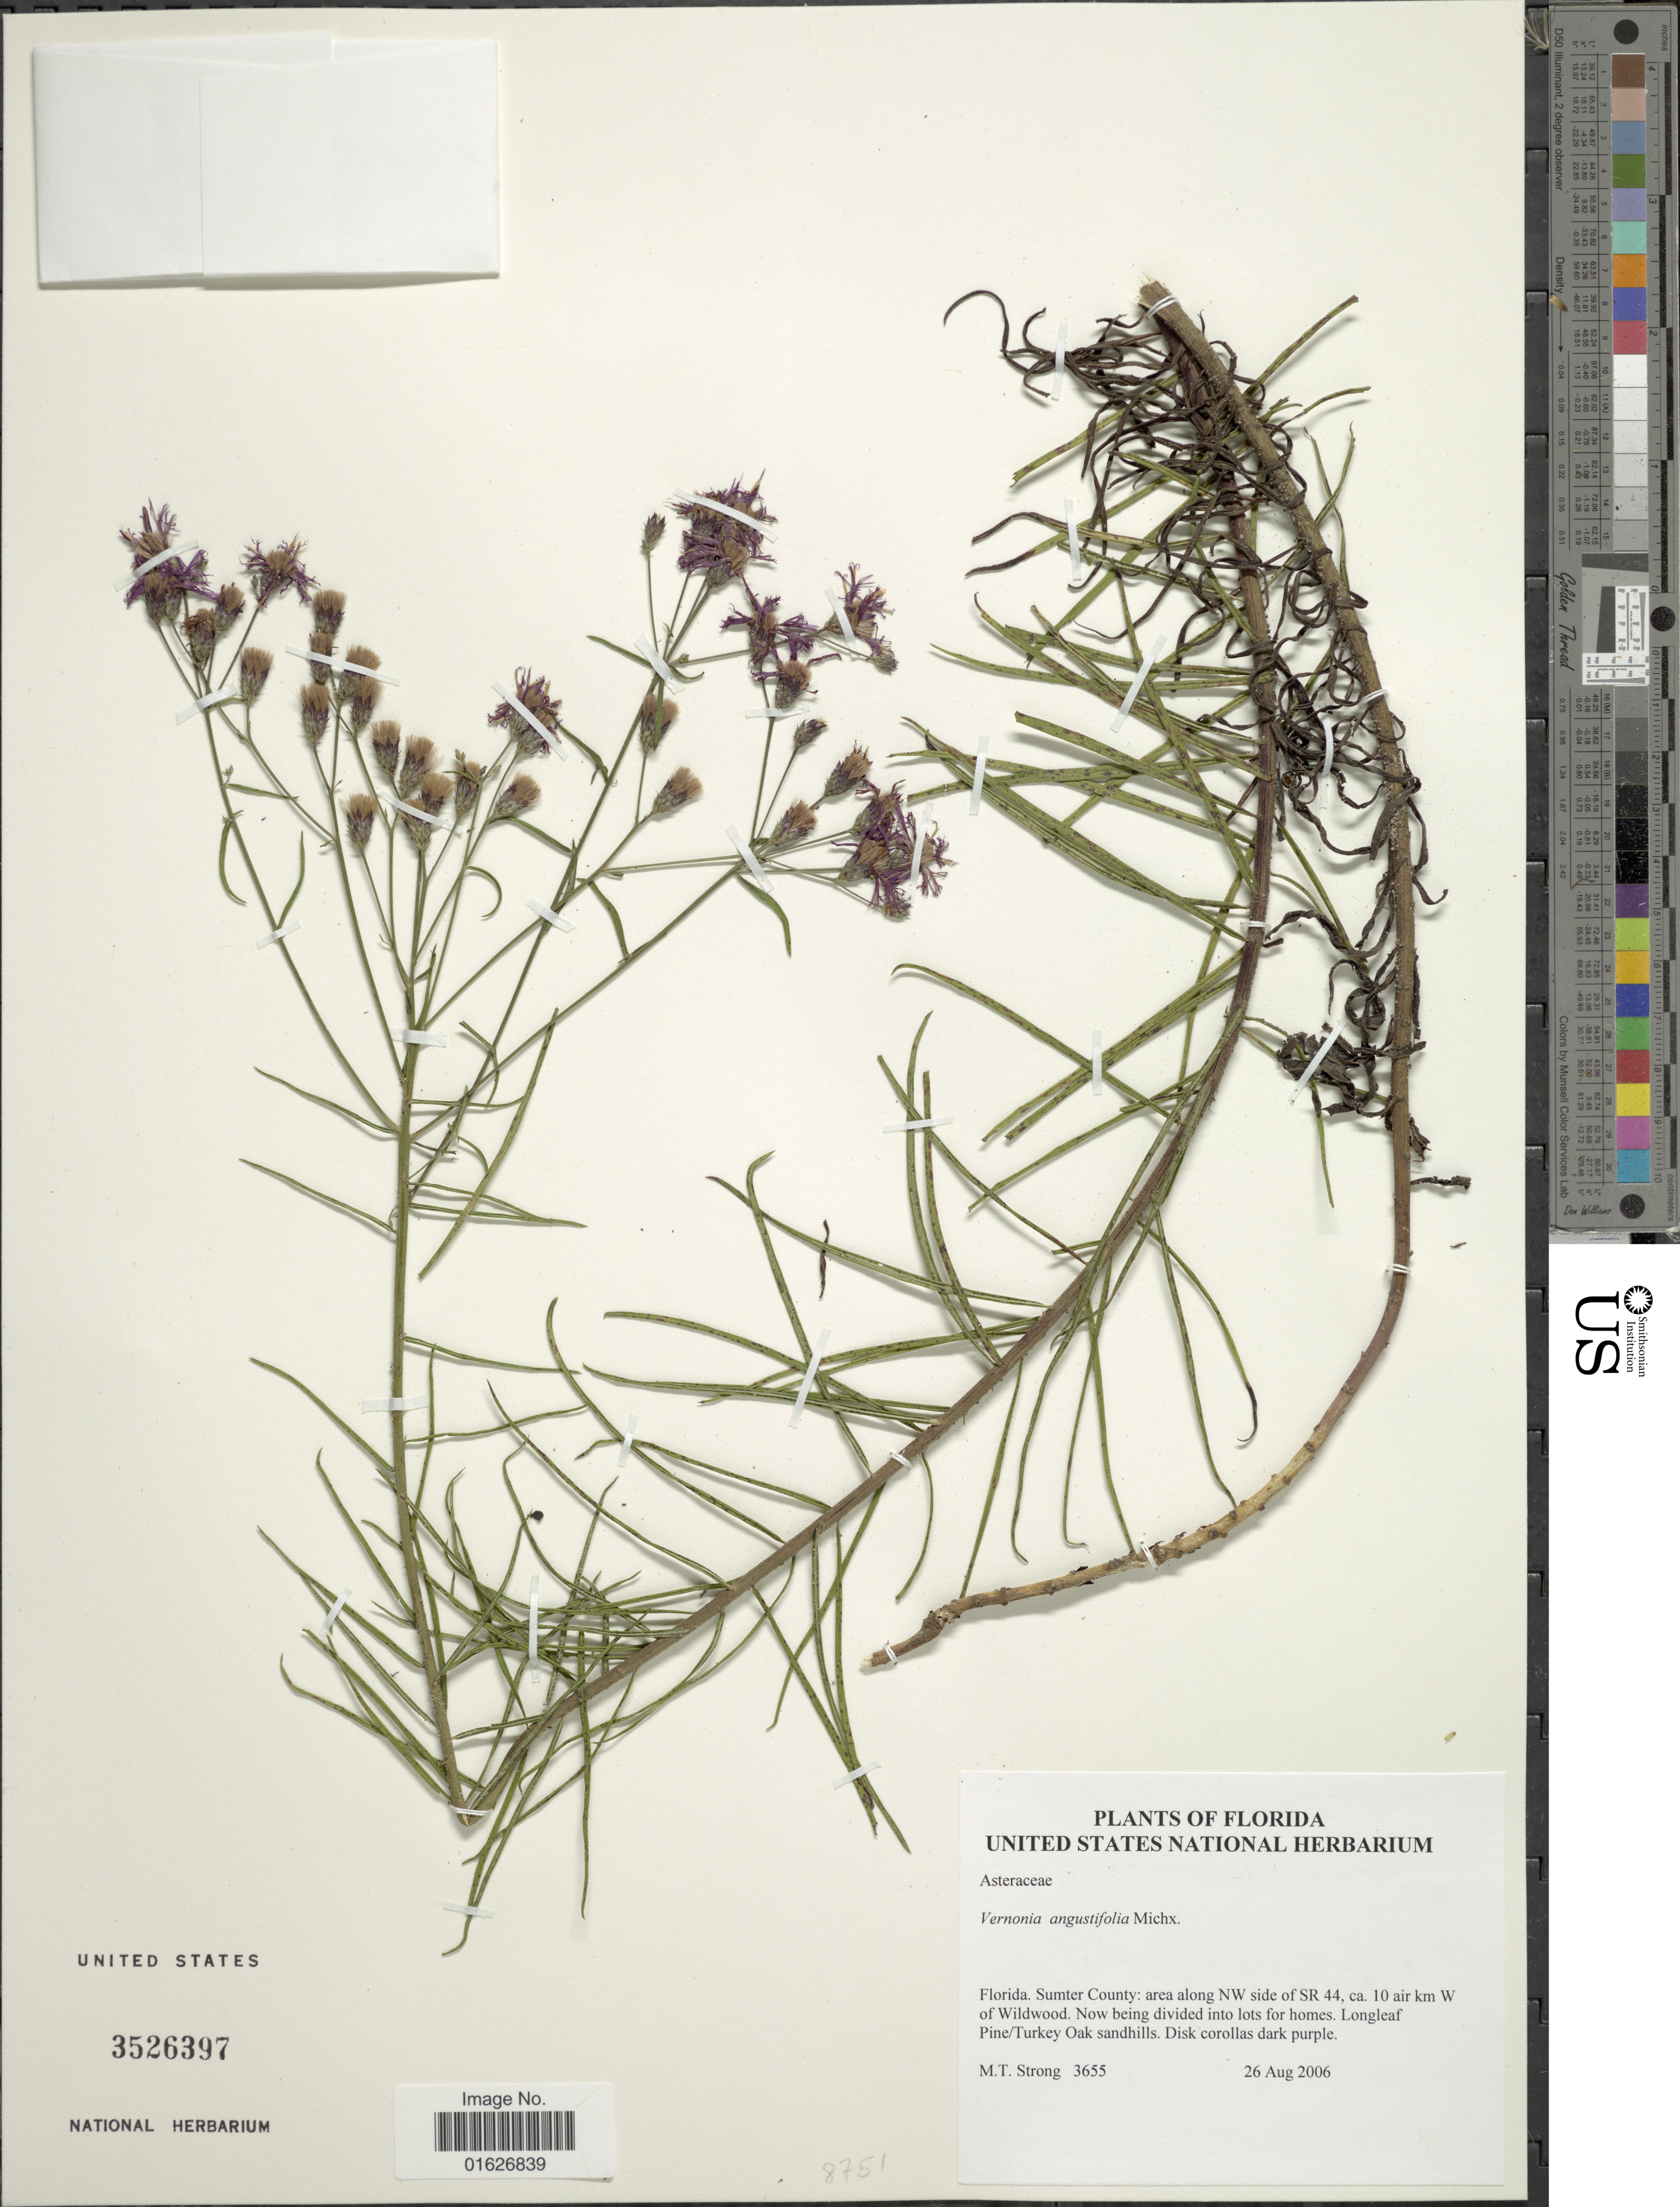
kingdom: Plantae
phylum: Tracheophyta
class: Magnoliopsida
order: Asterales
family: Asteraceae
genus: Vernonia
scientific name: Vernonia angustifolia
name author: Michx.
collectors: M. T. Strong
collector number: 3655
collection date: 2006-08-26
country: United States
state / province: Florida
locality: Sumter County: area along NW side of SR 44, ca. 10 air km W of Wildwood, now being divided into lots for homes, longloeaf Pine/Turkey Oak sandhills.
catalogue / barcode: US 3526397